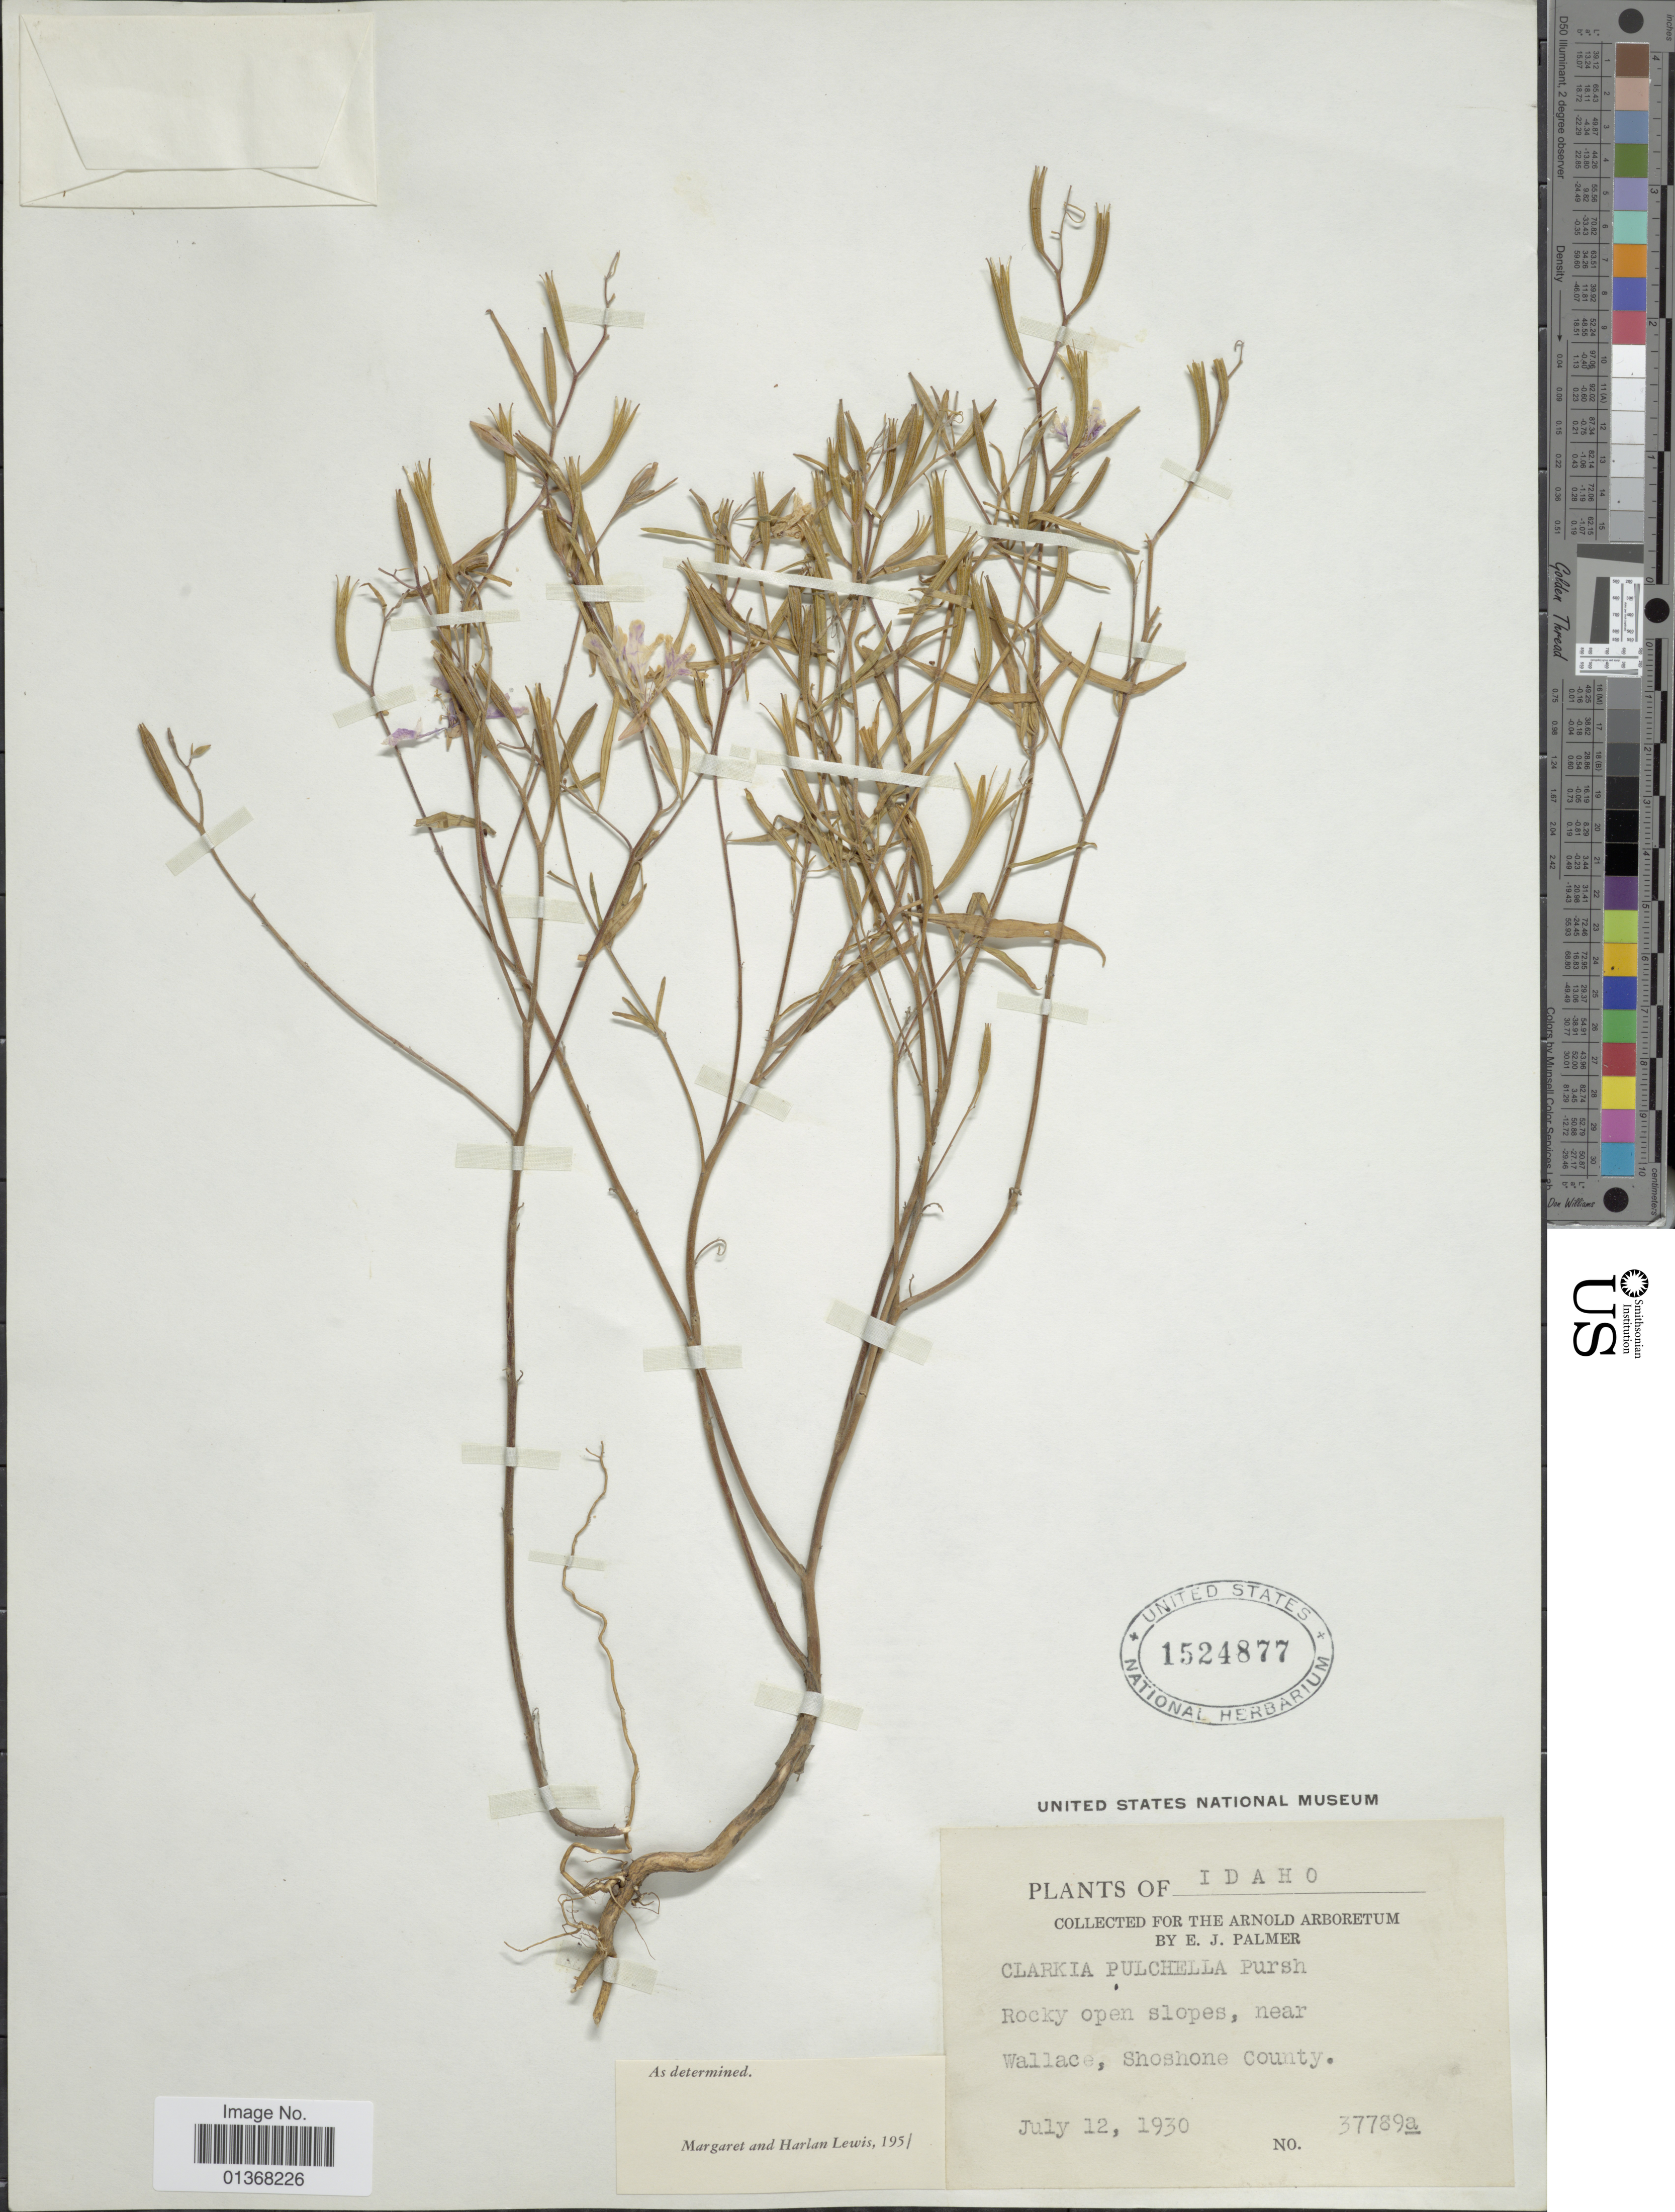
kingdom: Plantae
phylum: Tracheophyta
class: Magnoliopsida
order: Myrtales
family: Onagraceae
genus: Clarkia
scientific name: Clarkia pulchella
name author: Pursh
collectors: E. J. Palmer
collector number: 37789a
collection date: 1930-07-12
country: United States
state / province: Idaho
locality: Rocky open slopes, near Wallace, Shoshone County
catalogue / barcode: US 1524877